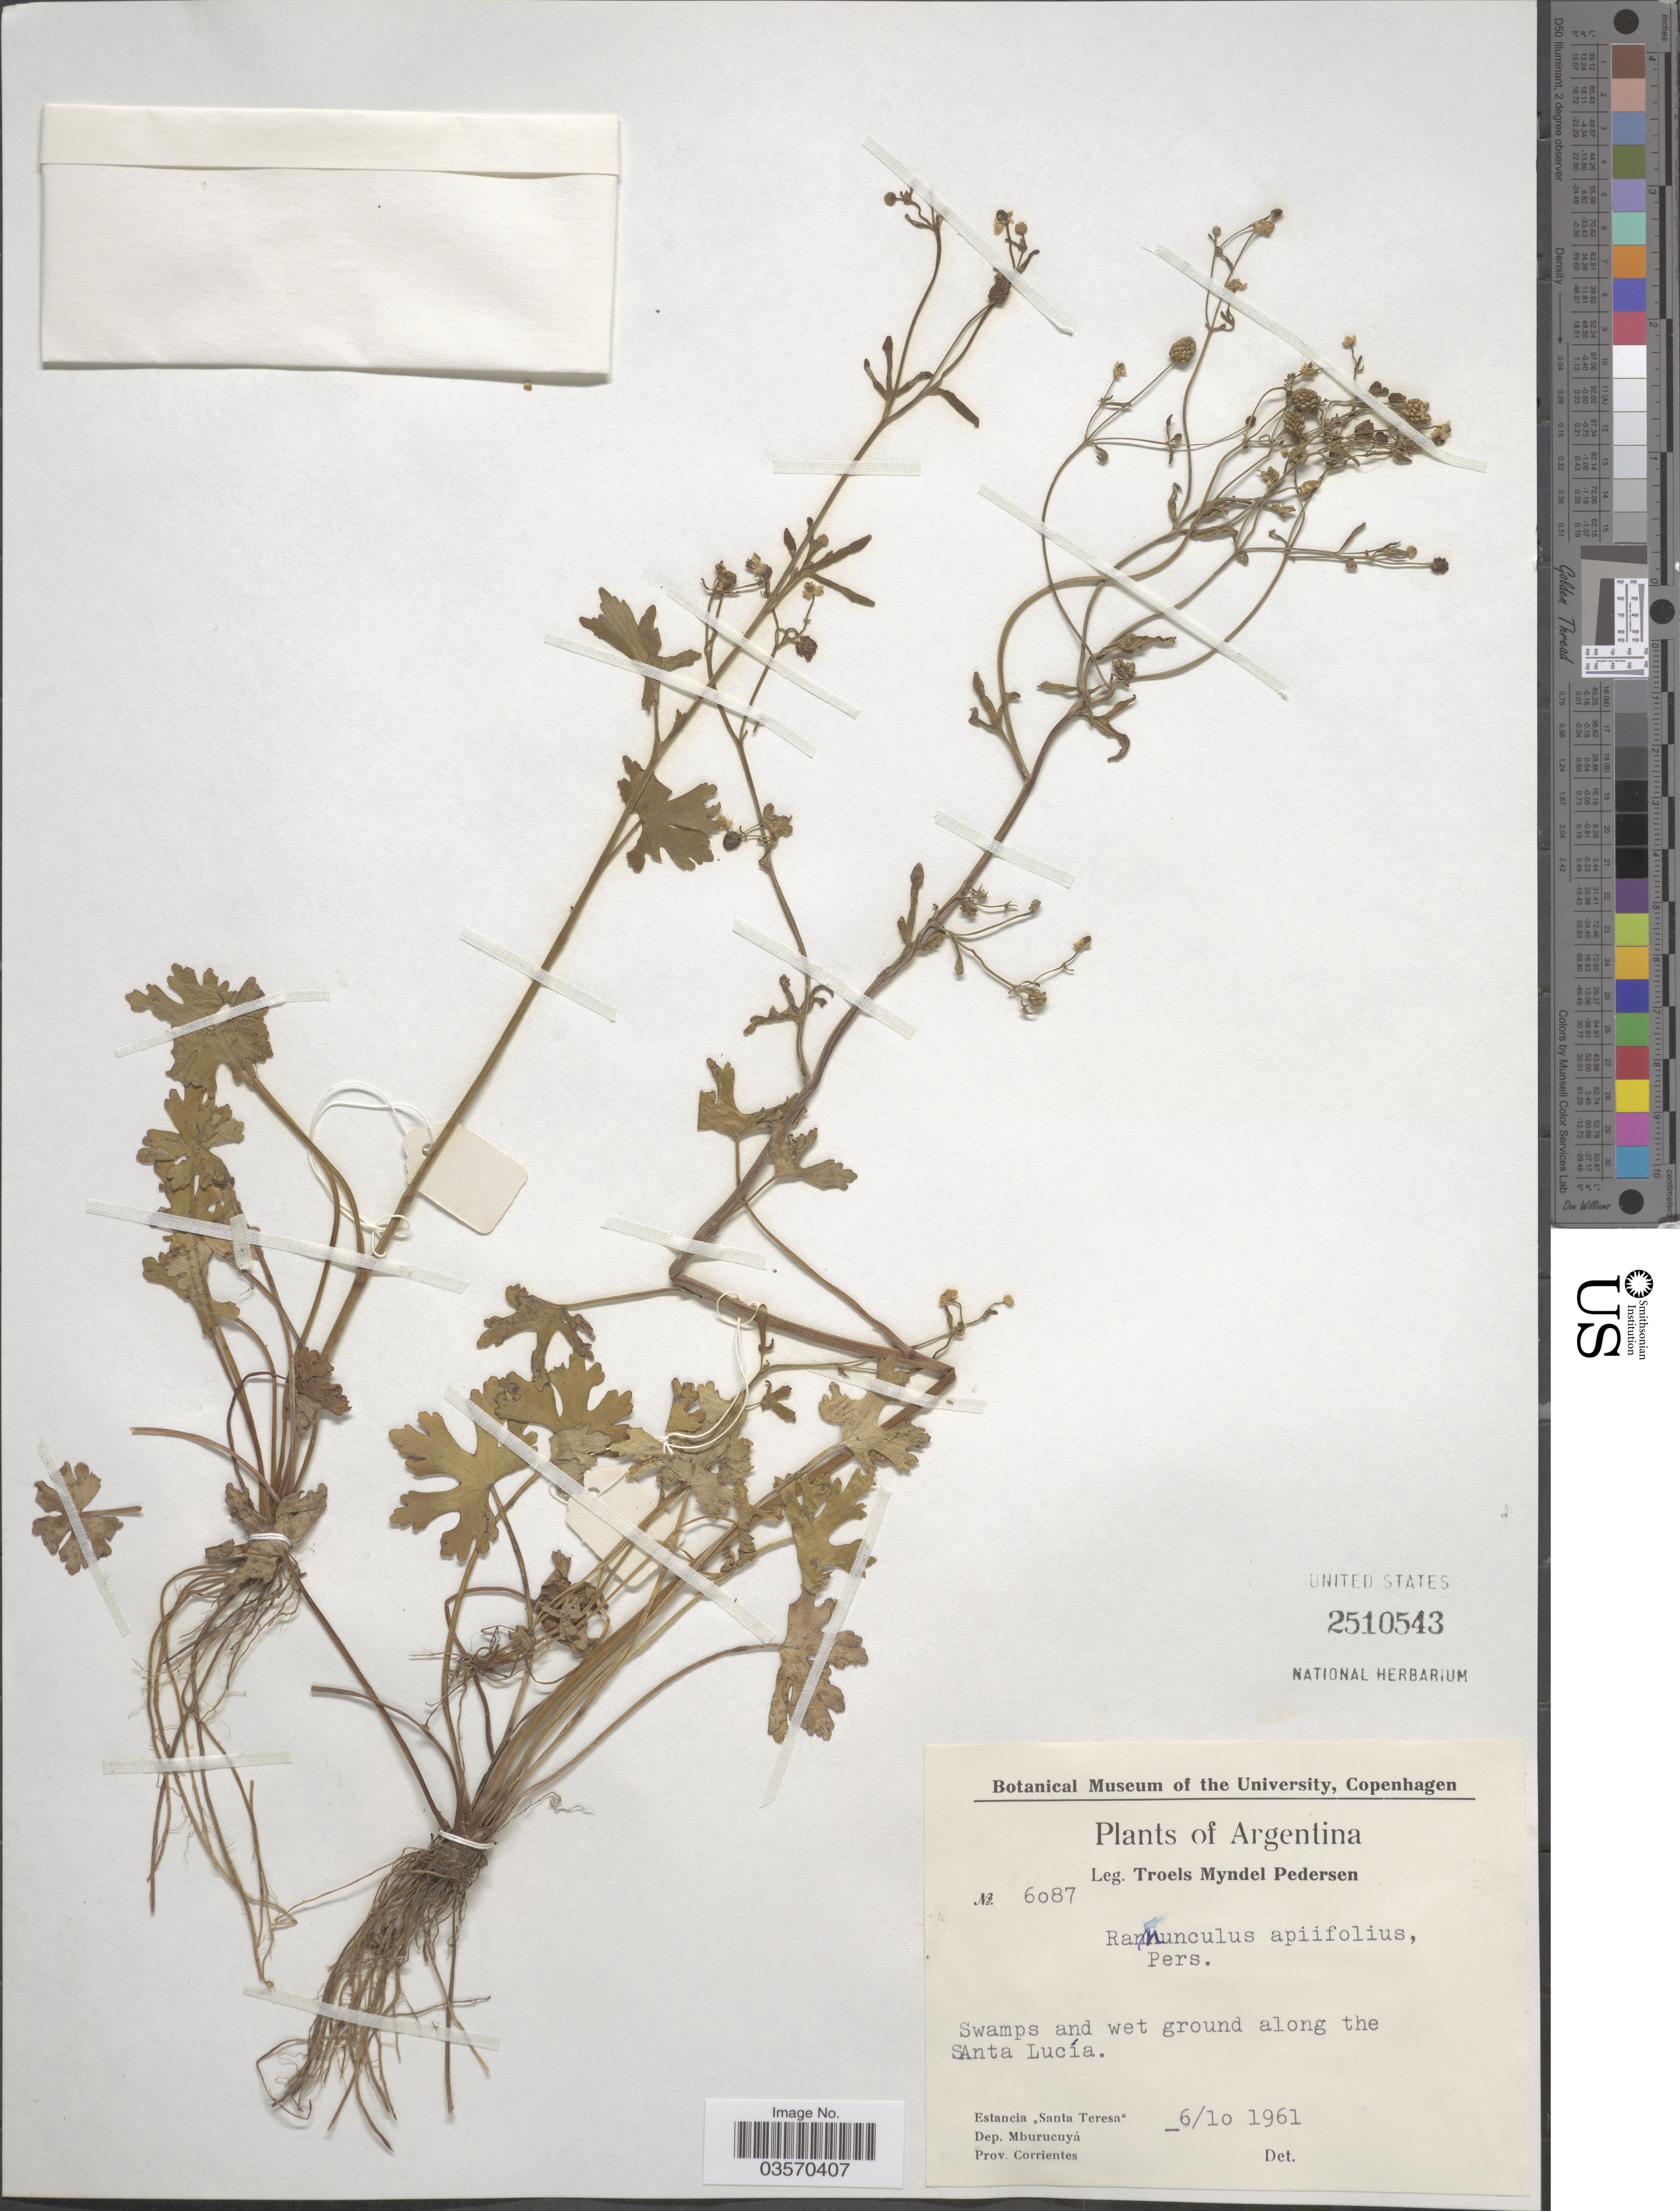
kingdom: Plantae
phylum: Tracheophyta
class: Magnoliopsida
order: Ranunculales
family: Ranunculaceae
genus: Ranunculus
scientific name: Ranunculus apiifolius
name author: Pers.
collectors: T. Pederson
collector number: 6087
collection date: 1961-10-06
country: Argentina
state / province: Corrientes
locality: Swamps and wet ground along the Santa Lucía. Estancia "Santa Teresa". Dep. Mburucuyá.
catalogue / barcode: US 2510543